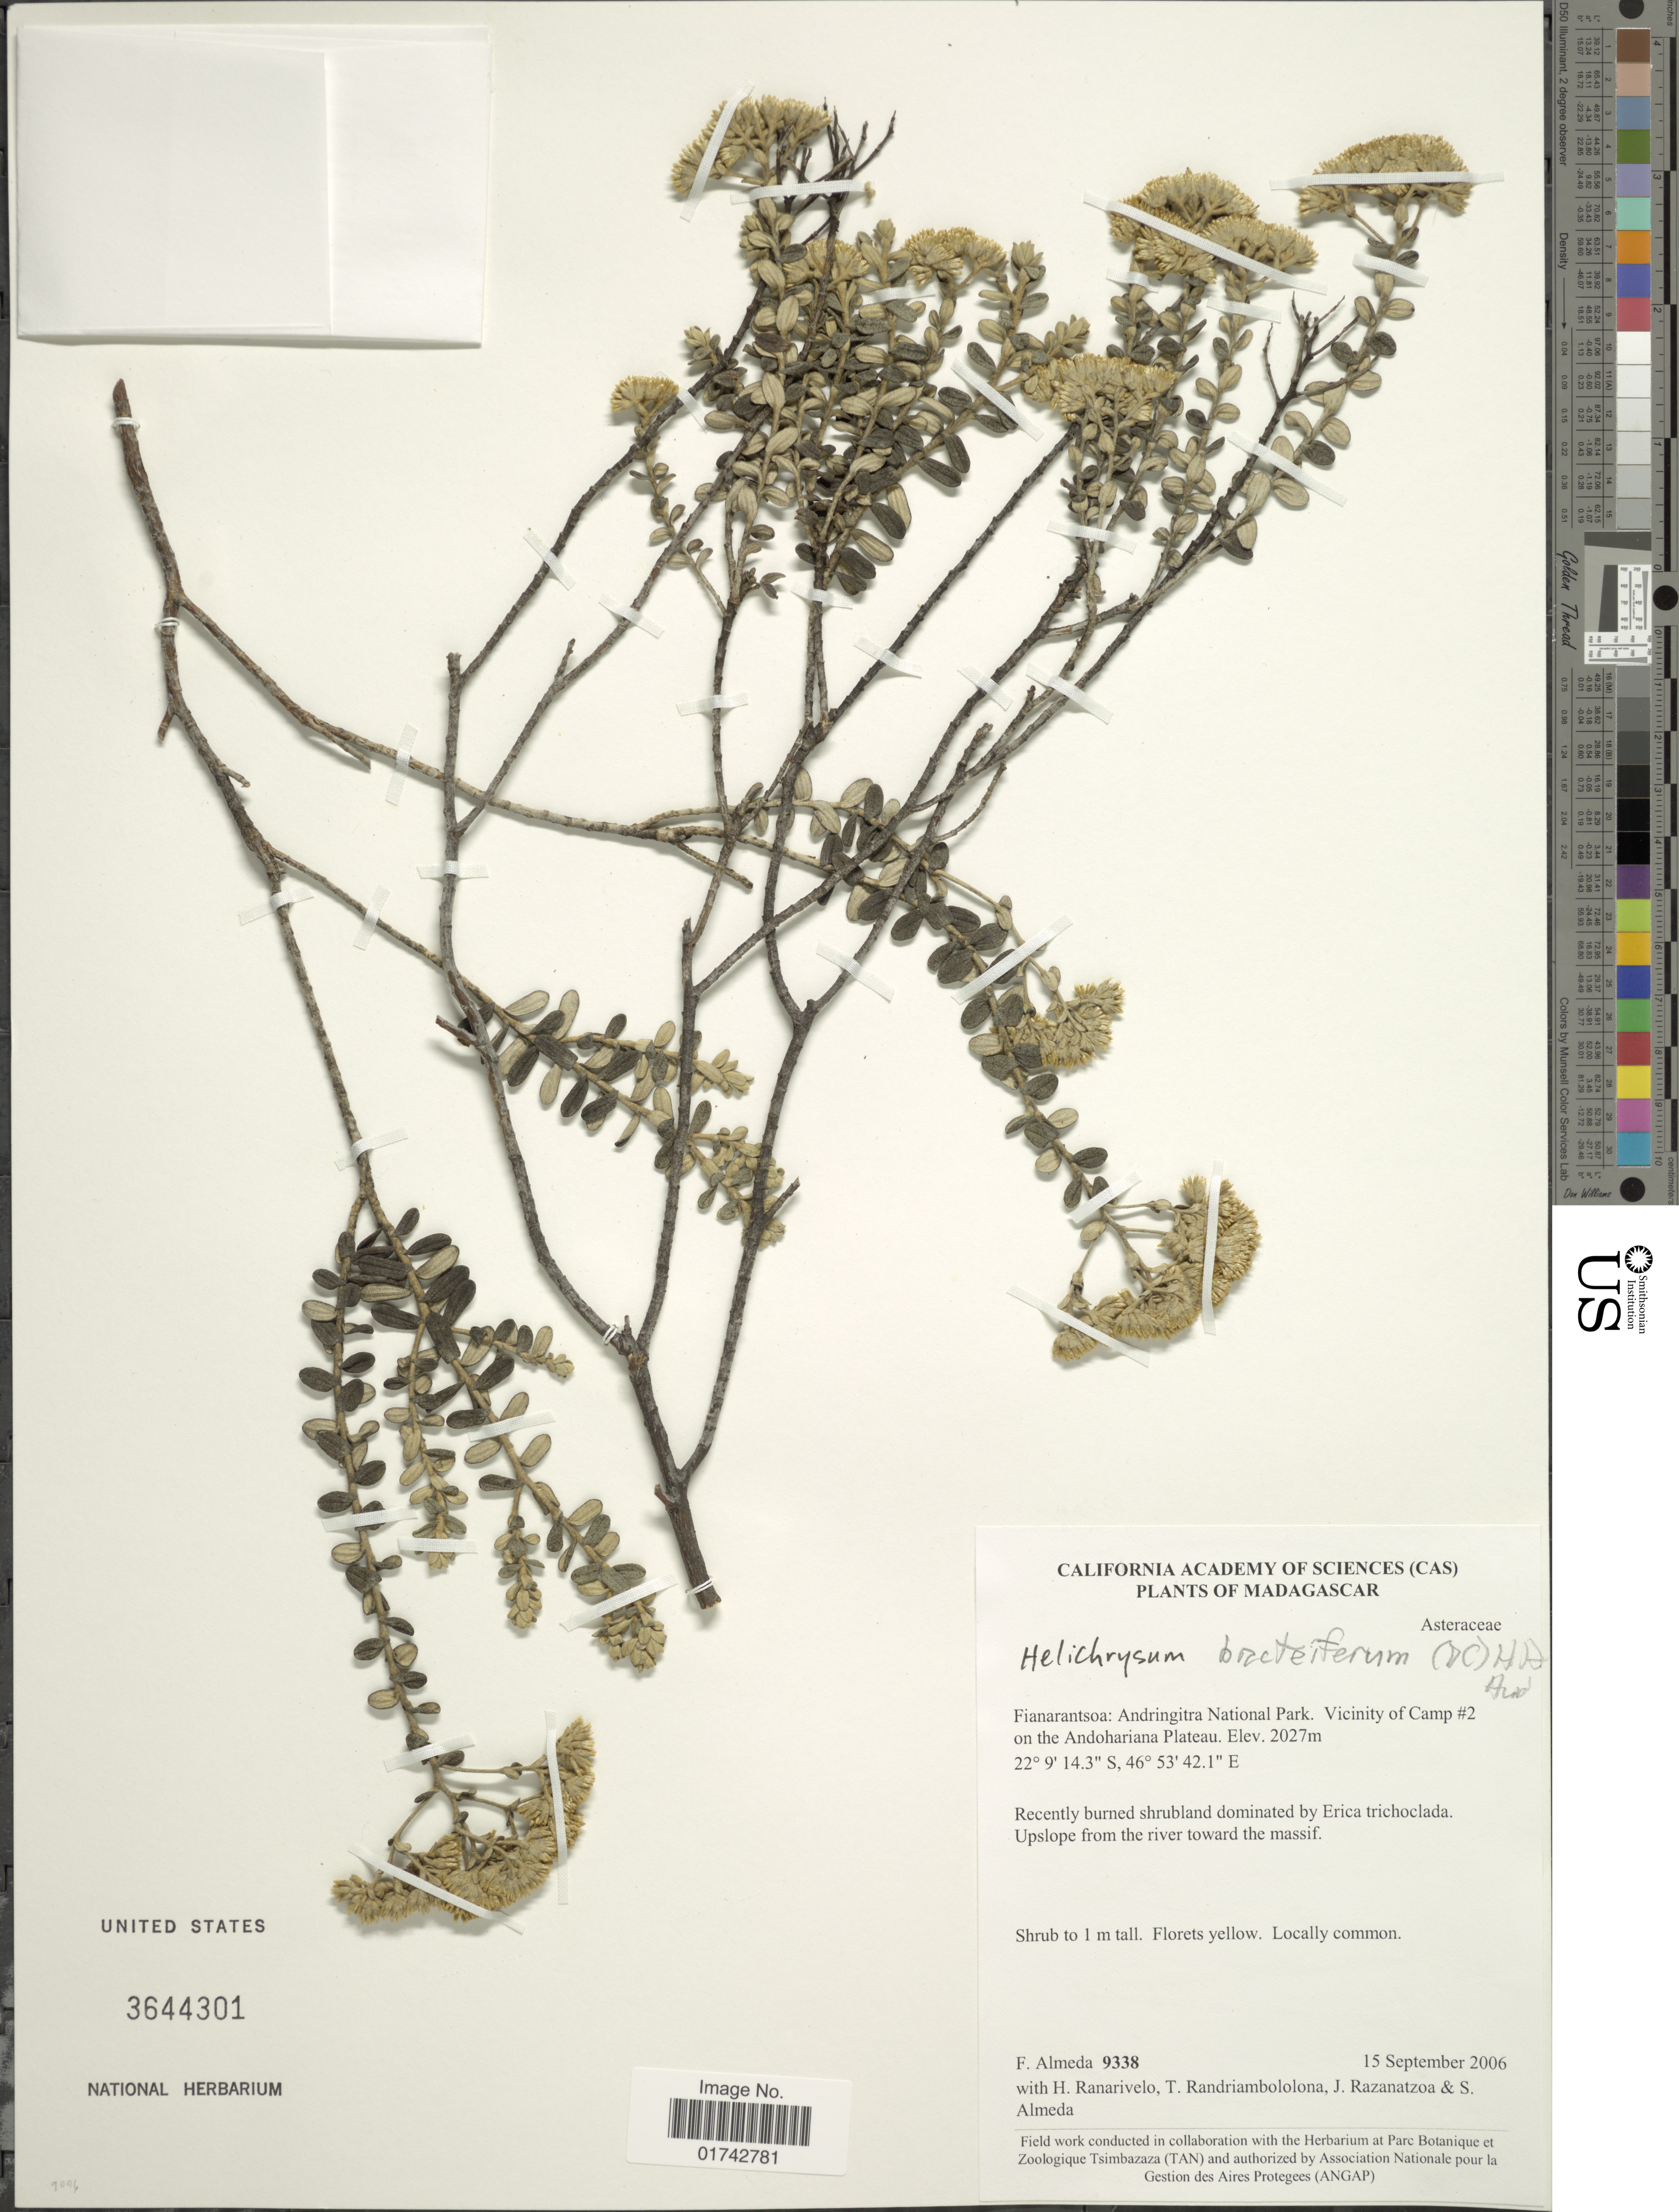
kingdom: Plantae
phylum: Tracheophyta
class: Magnoliopsida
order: Asterales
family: Asteraceae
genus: Helichrysum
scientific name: Helichrysum bracteiferum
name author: (DC.) Humbert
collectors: F. Almeda, H. Ranarivelo, T. Randriambololona, J. Razanatzoa & S. Almeda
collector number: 9338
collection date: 2006-09-15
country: Madagascar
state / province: Haute Matsiatra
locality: Andringitra National Park. Vicinity of Camp #2 on the Andohariana Plateau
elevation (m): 2027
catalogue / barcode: US 3644301